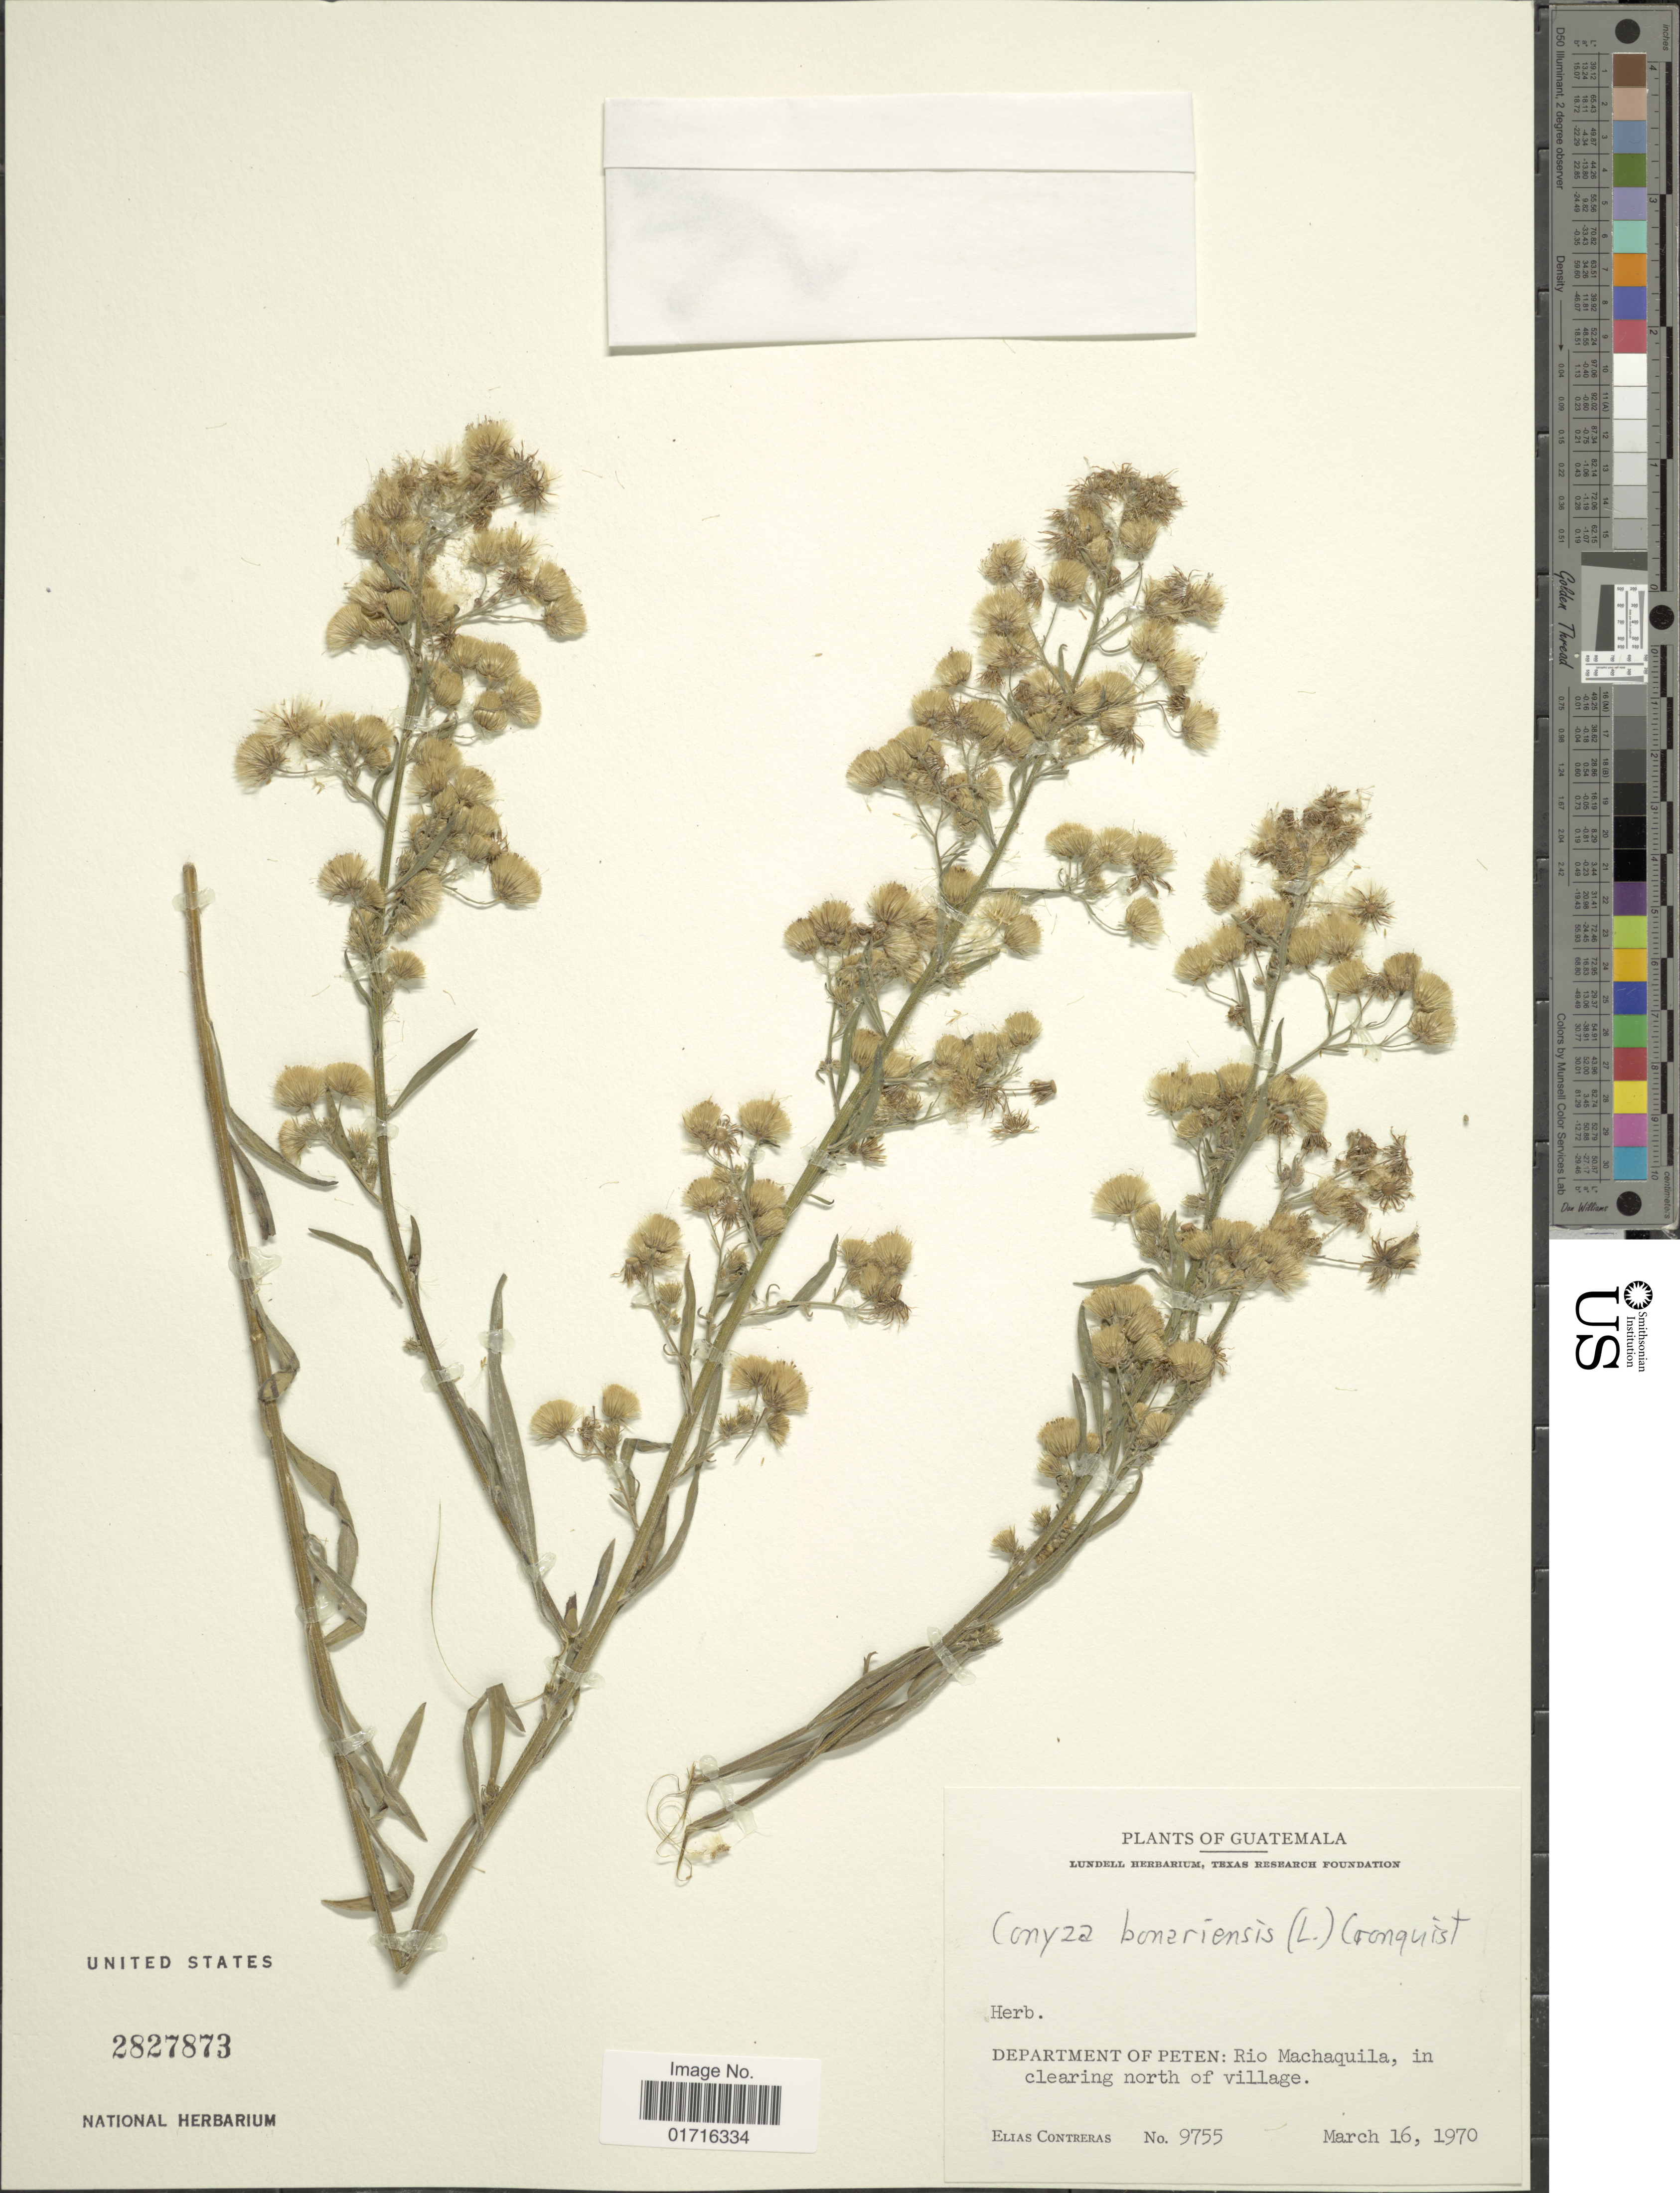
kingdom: Plantae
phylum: Tracheophyta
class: Magnoliopsida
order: Asterales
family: Asteraceae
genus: Conyza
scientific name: Conyza bonariensis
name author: (L.) Cronq.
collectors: E. Contreras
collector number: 9755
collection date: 1970-03-16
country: Guatemala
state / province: El Petén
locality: Rio Machaquila, in clearing north of village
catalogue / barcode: US 2827873